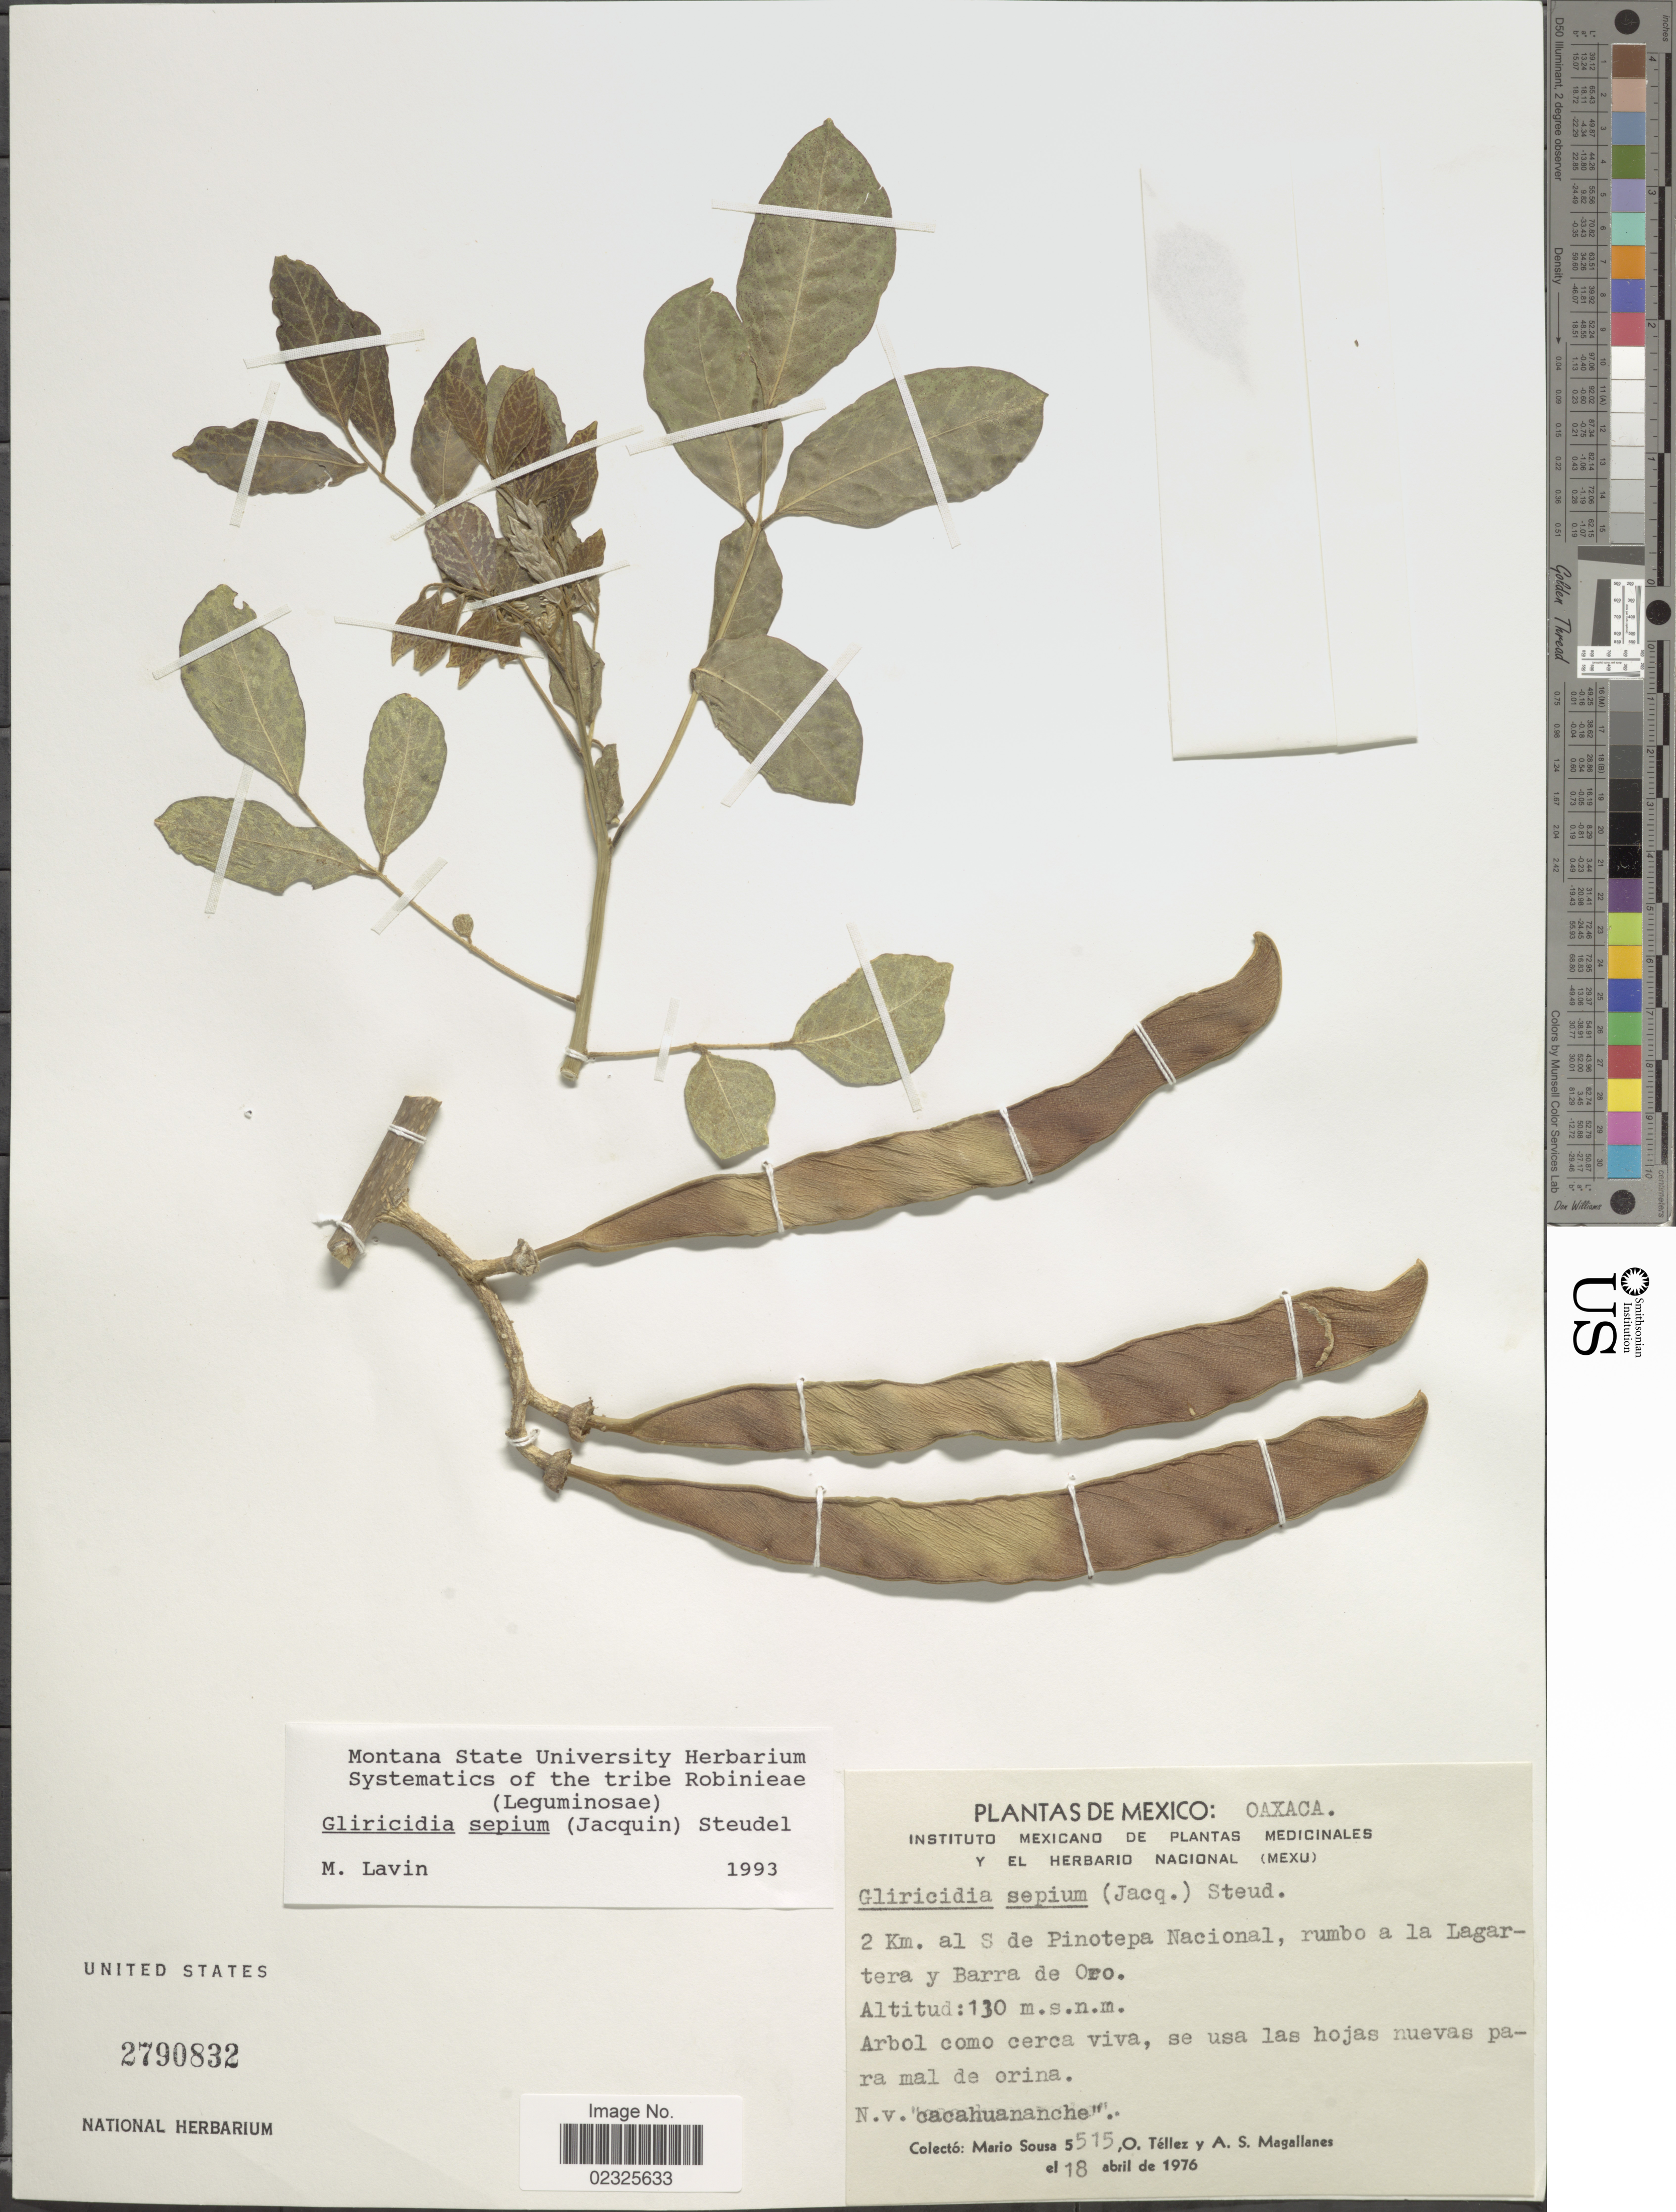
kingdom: Plantae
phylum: Tracheophyta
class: Magnoliopsida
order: Fabales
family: Fabaceae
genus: Gliricidia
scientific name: Gliricidia sepium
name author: (Jacq.) Kunth ex Walp.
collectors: M. Sousa S., O. Tellez & A. Magallanes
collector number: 5515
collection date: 1976-04-18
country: Mexico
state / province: Oaxaca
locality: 2 Km. al S de Pinotepa Nacional, rumbo a la Lagartera y Barra de Oro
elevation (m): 130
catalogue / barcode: US 2790832